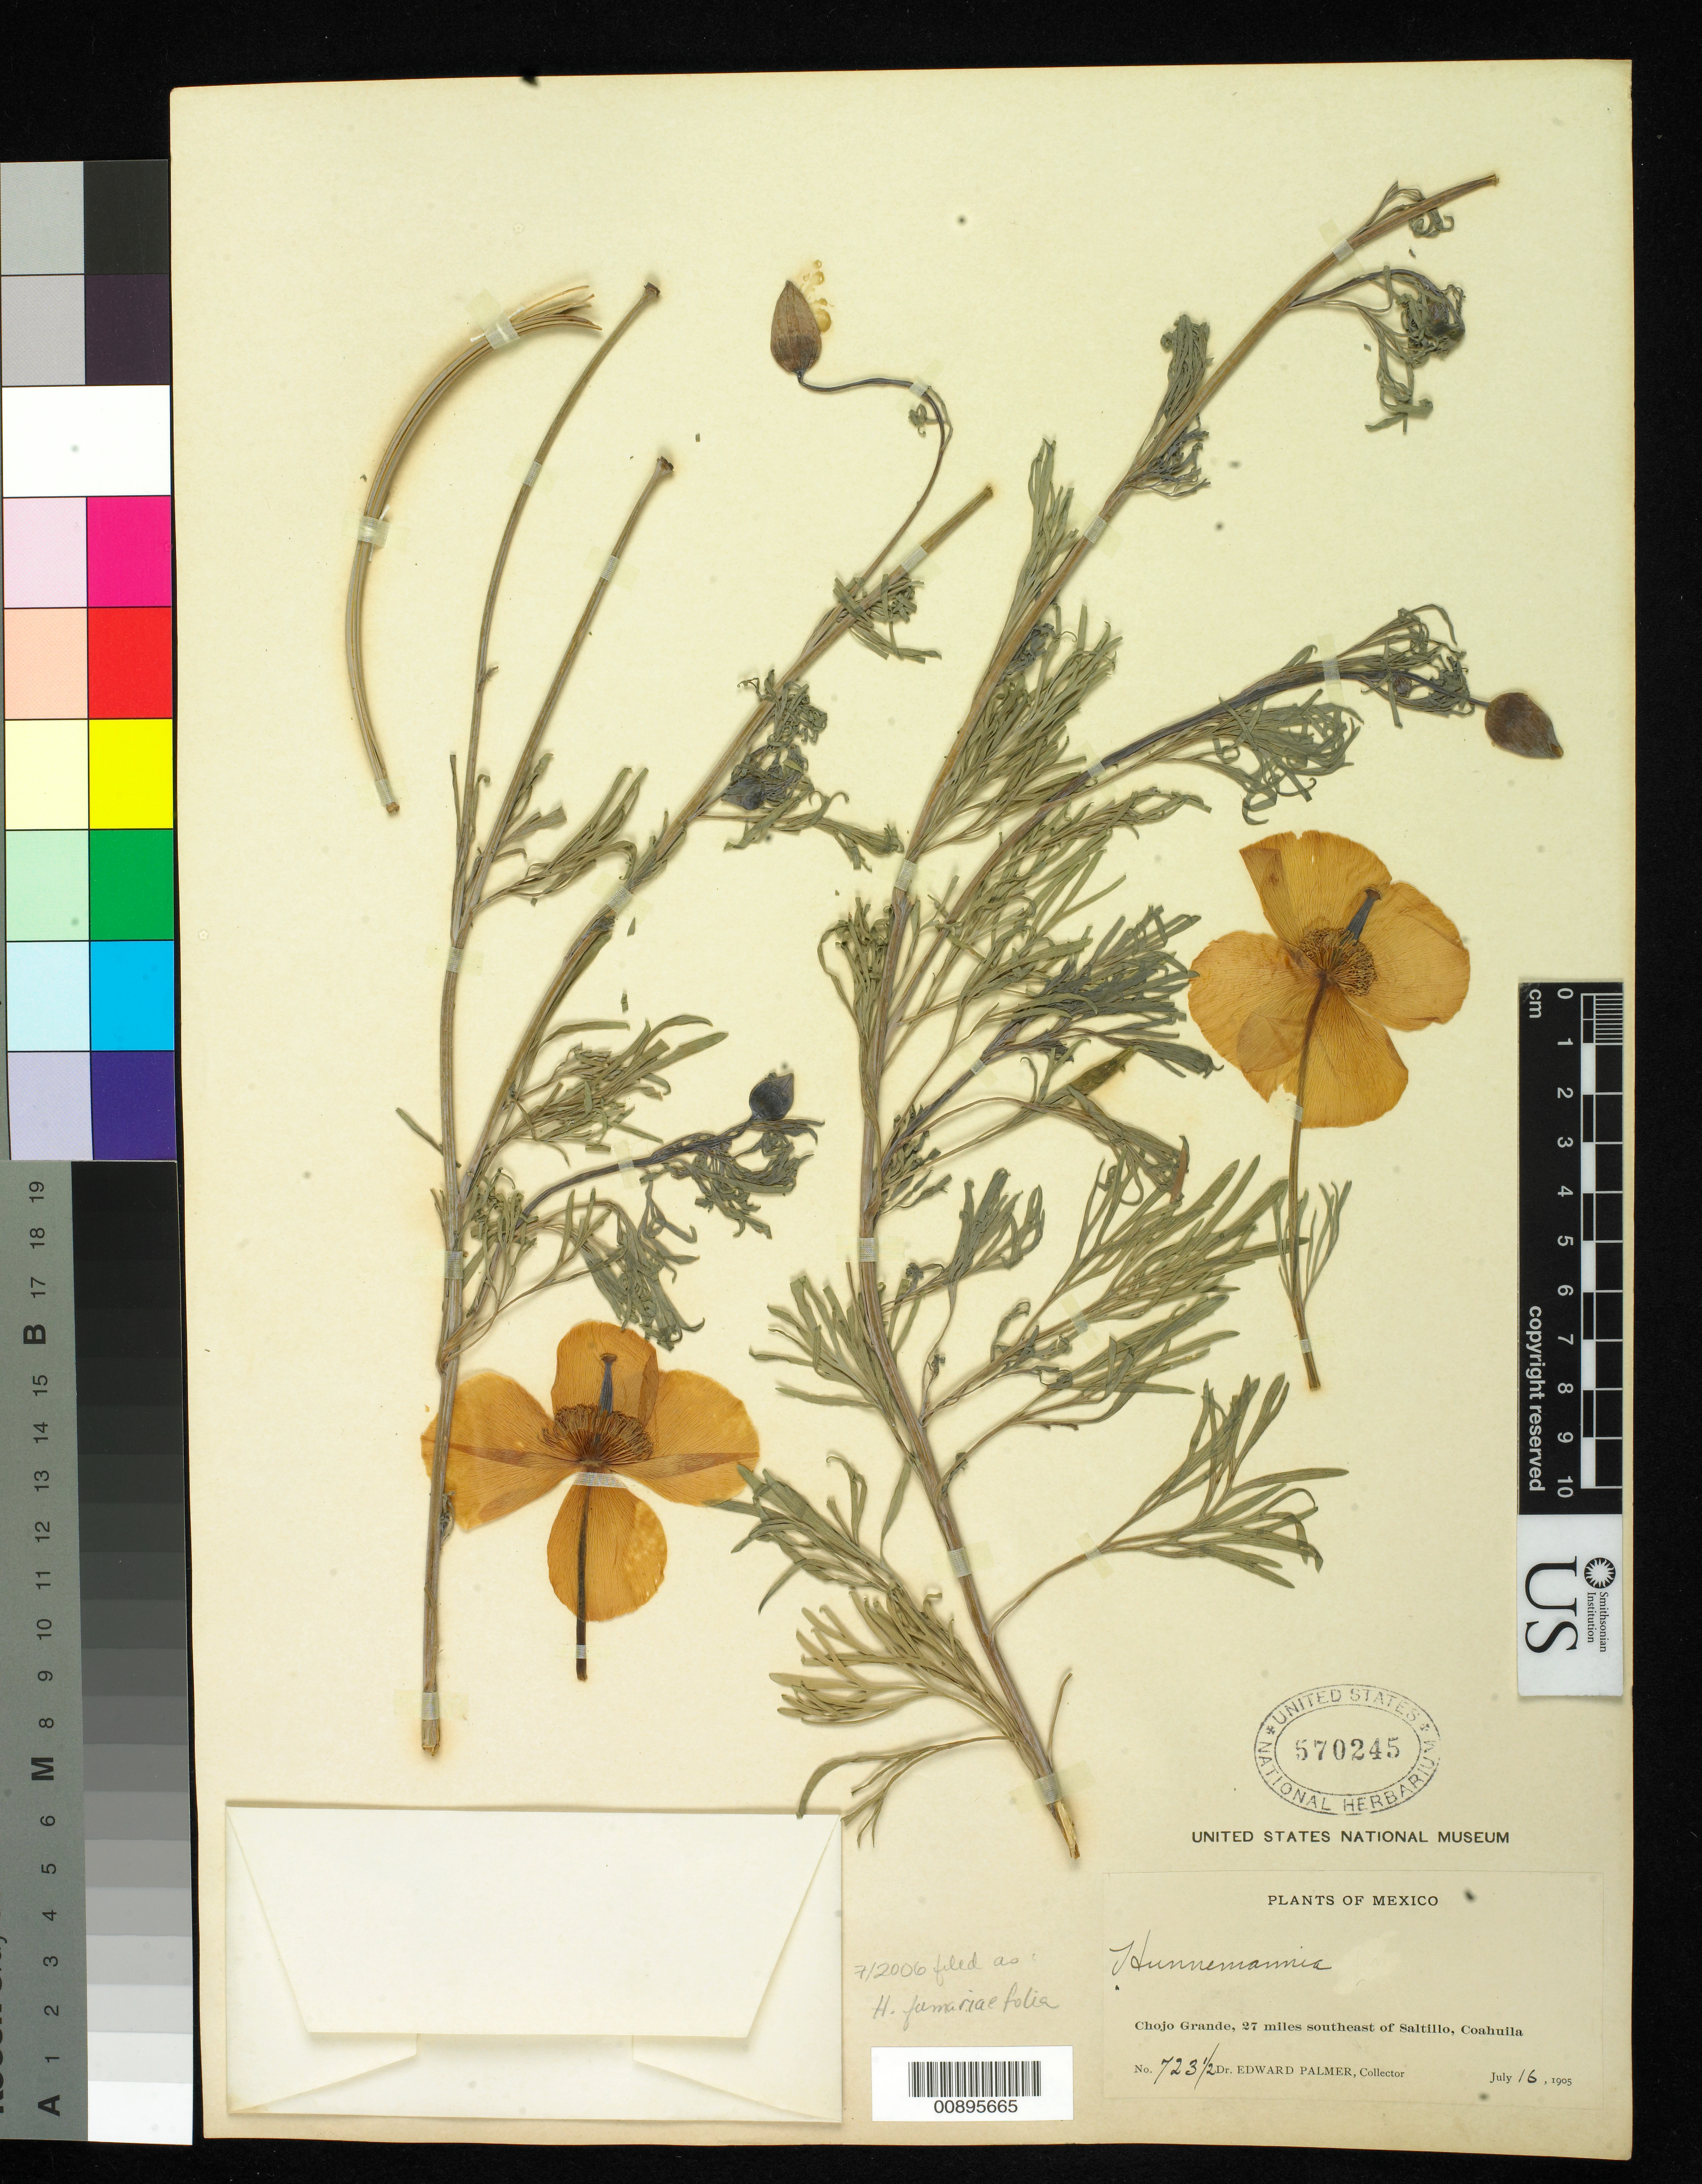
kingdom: Plantae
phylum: Tracheophyta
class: Magnoliopsida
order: Ranunculales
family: Papaveraceae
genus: Hunnemannia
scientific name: Hunnemannia fumariifolia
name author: Sweet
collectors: E. Palmer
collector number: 723½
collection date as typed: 16 Jul 1905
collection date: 1905-07-16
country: Mexico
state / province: Coahuila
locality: Chojo Grande, 27 miles southeast of Saltillo, Coahuila.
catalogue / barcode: US 570245